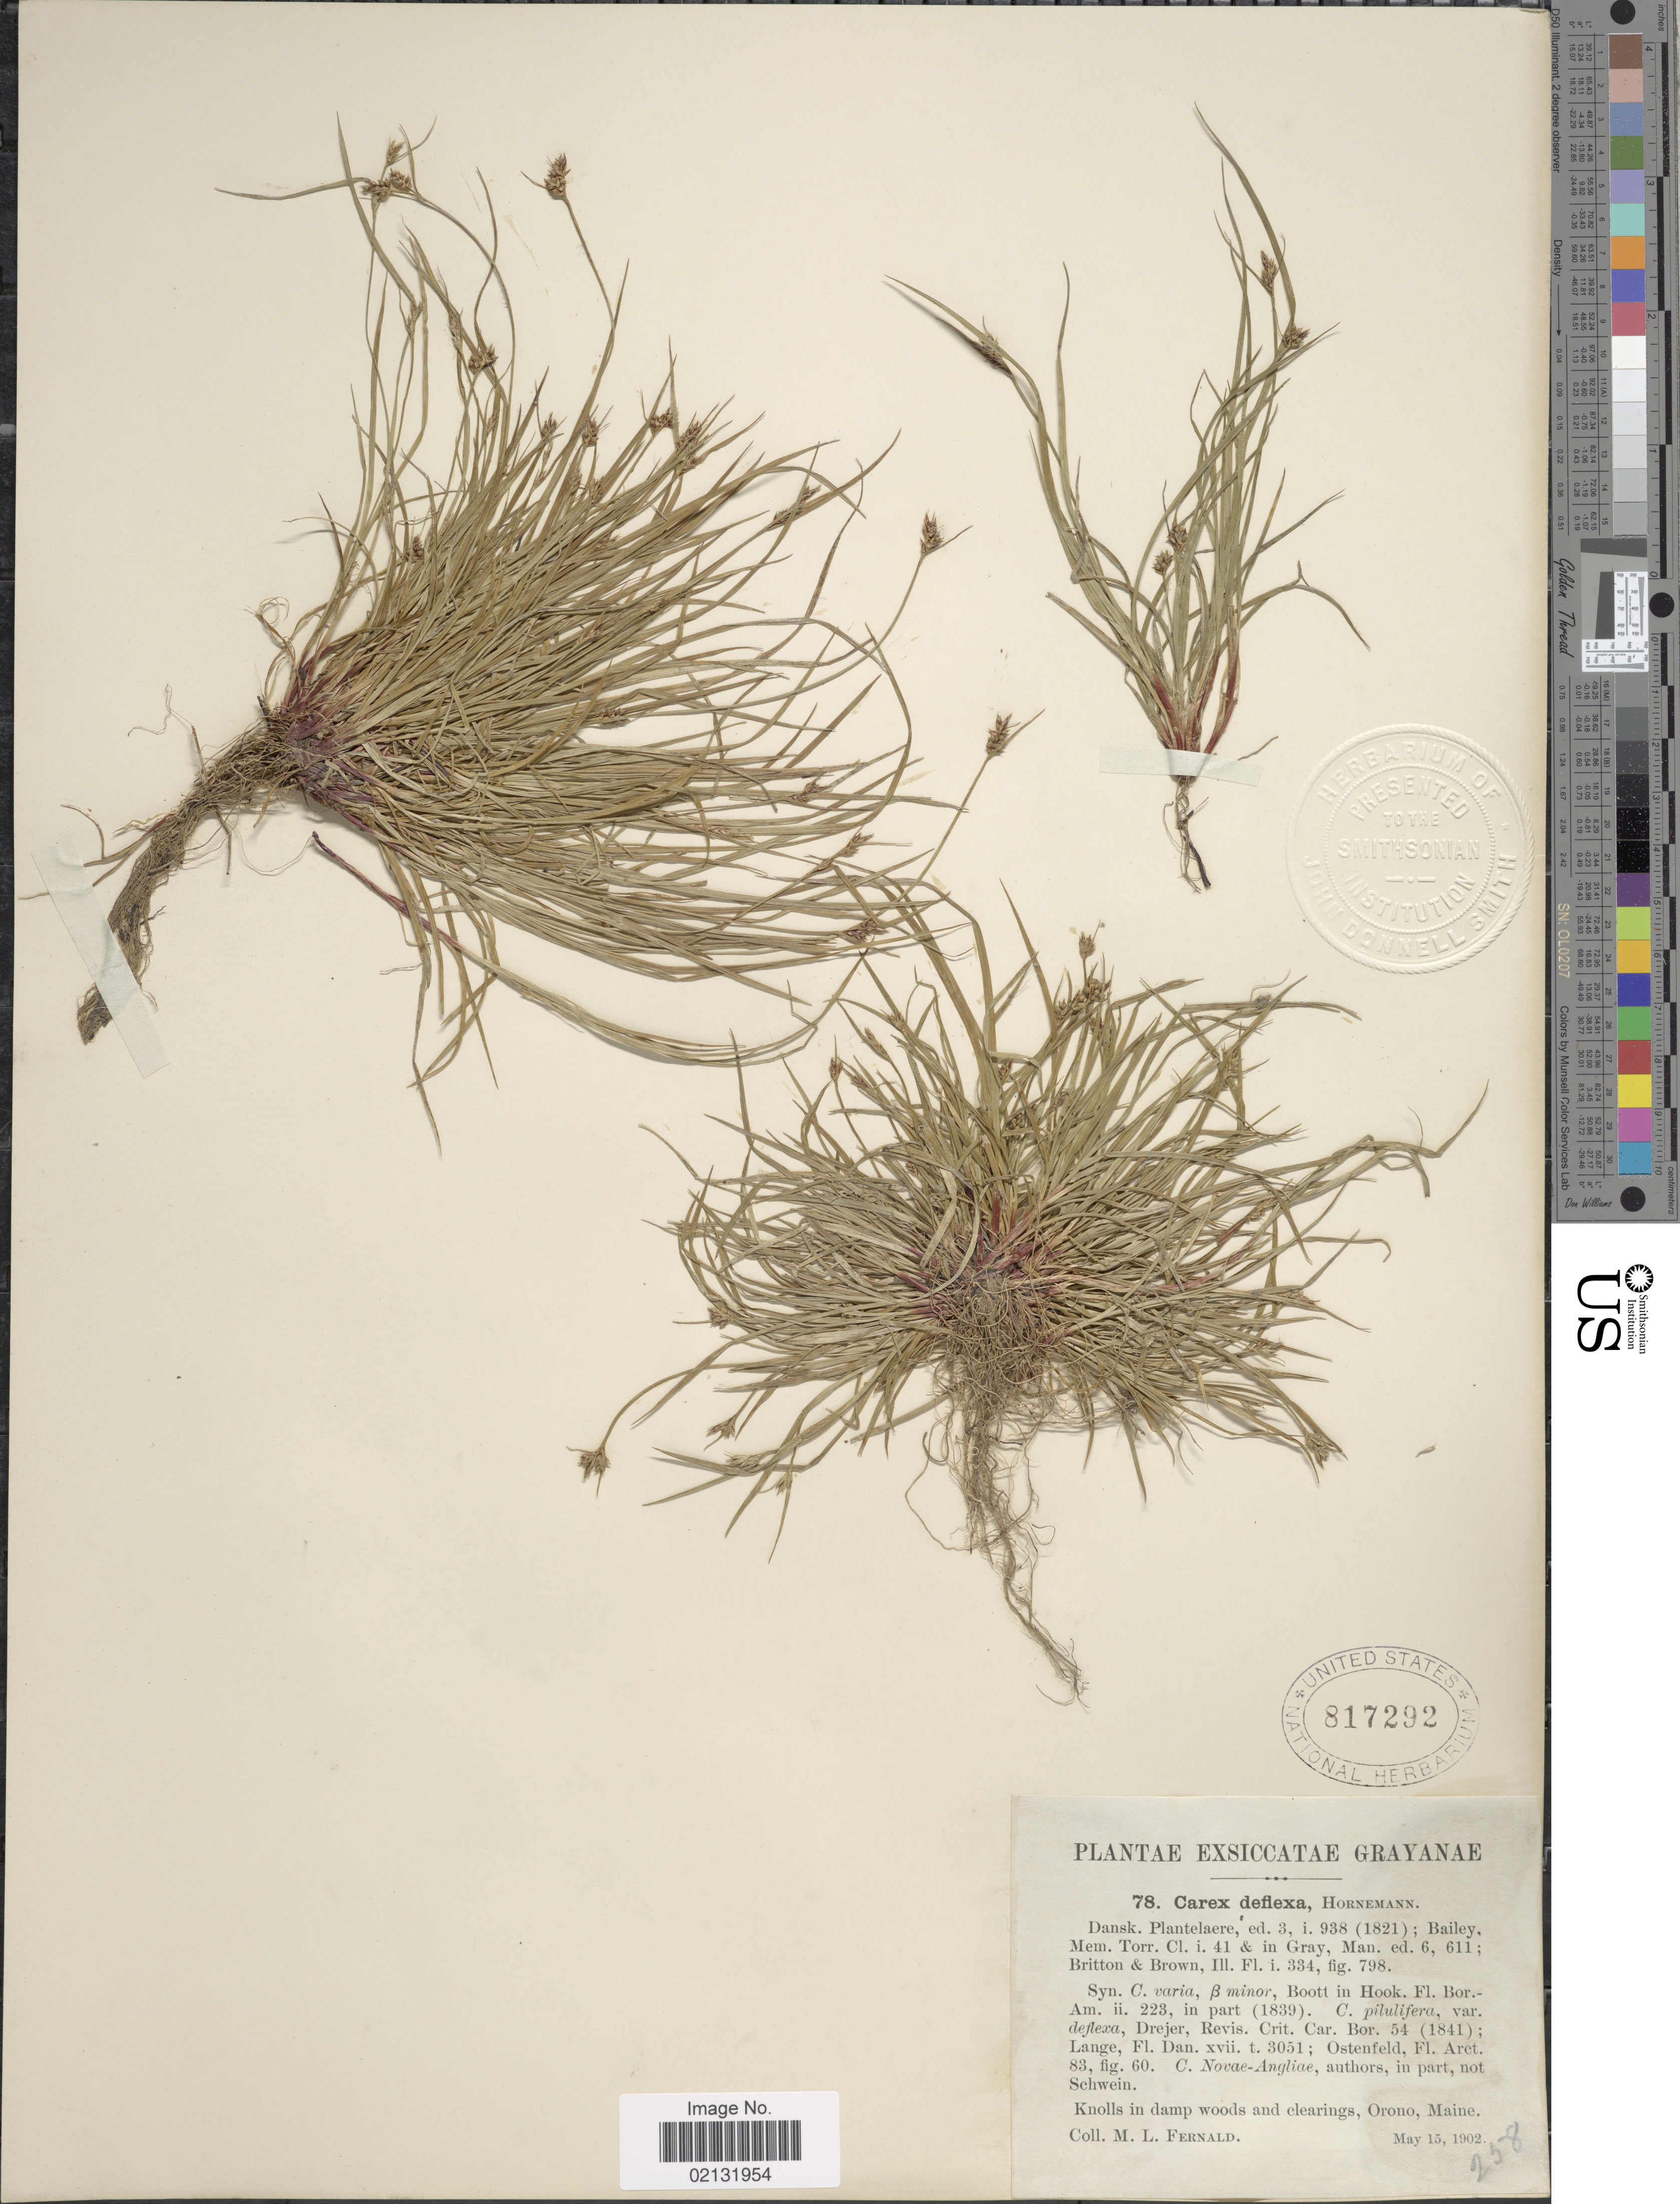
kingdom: Plantae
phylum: Tracheophyta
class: Liliopsida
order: Poales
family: Cyperaceae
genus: Carex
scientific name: Carex rossii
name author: Boott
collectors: M. L. Fernald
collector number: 78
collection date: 1902-05-15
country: United States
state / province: Maine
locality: Knolls in damp woods and clearings, Orono, Maine.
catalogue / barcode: US 817292